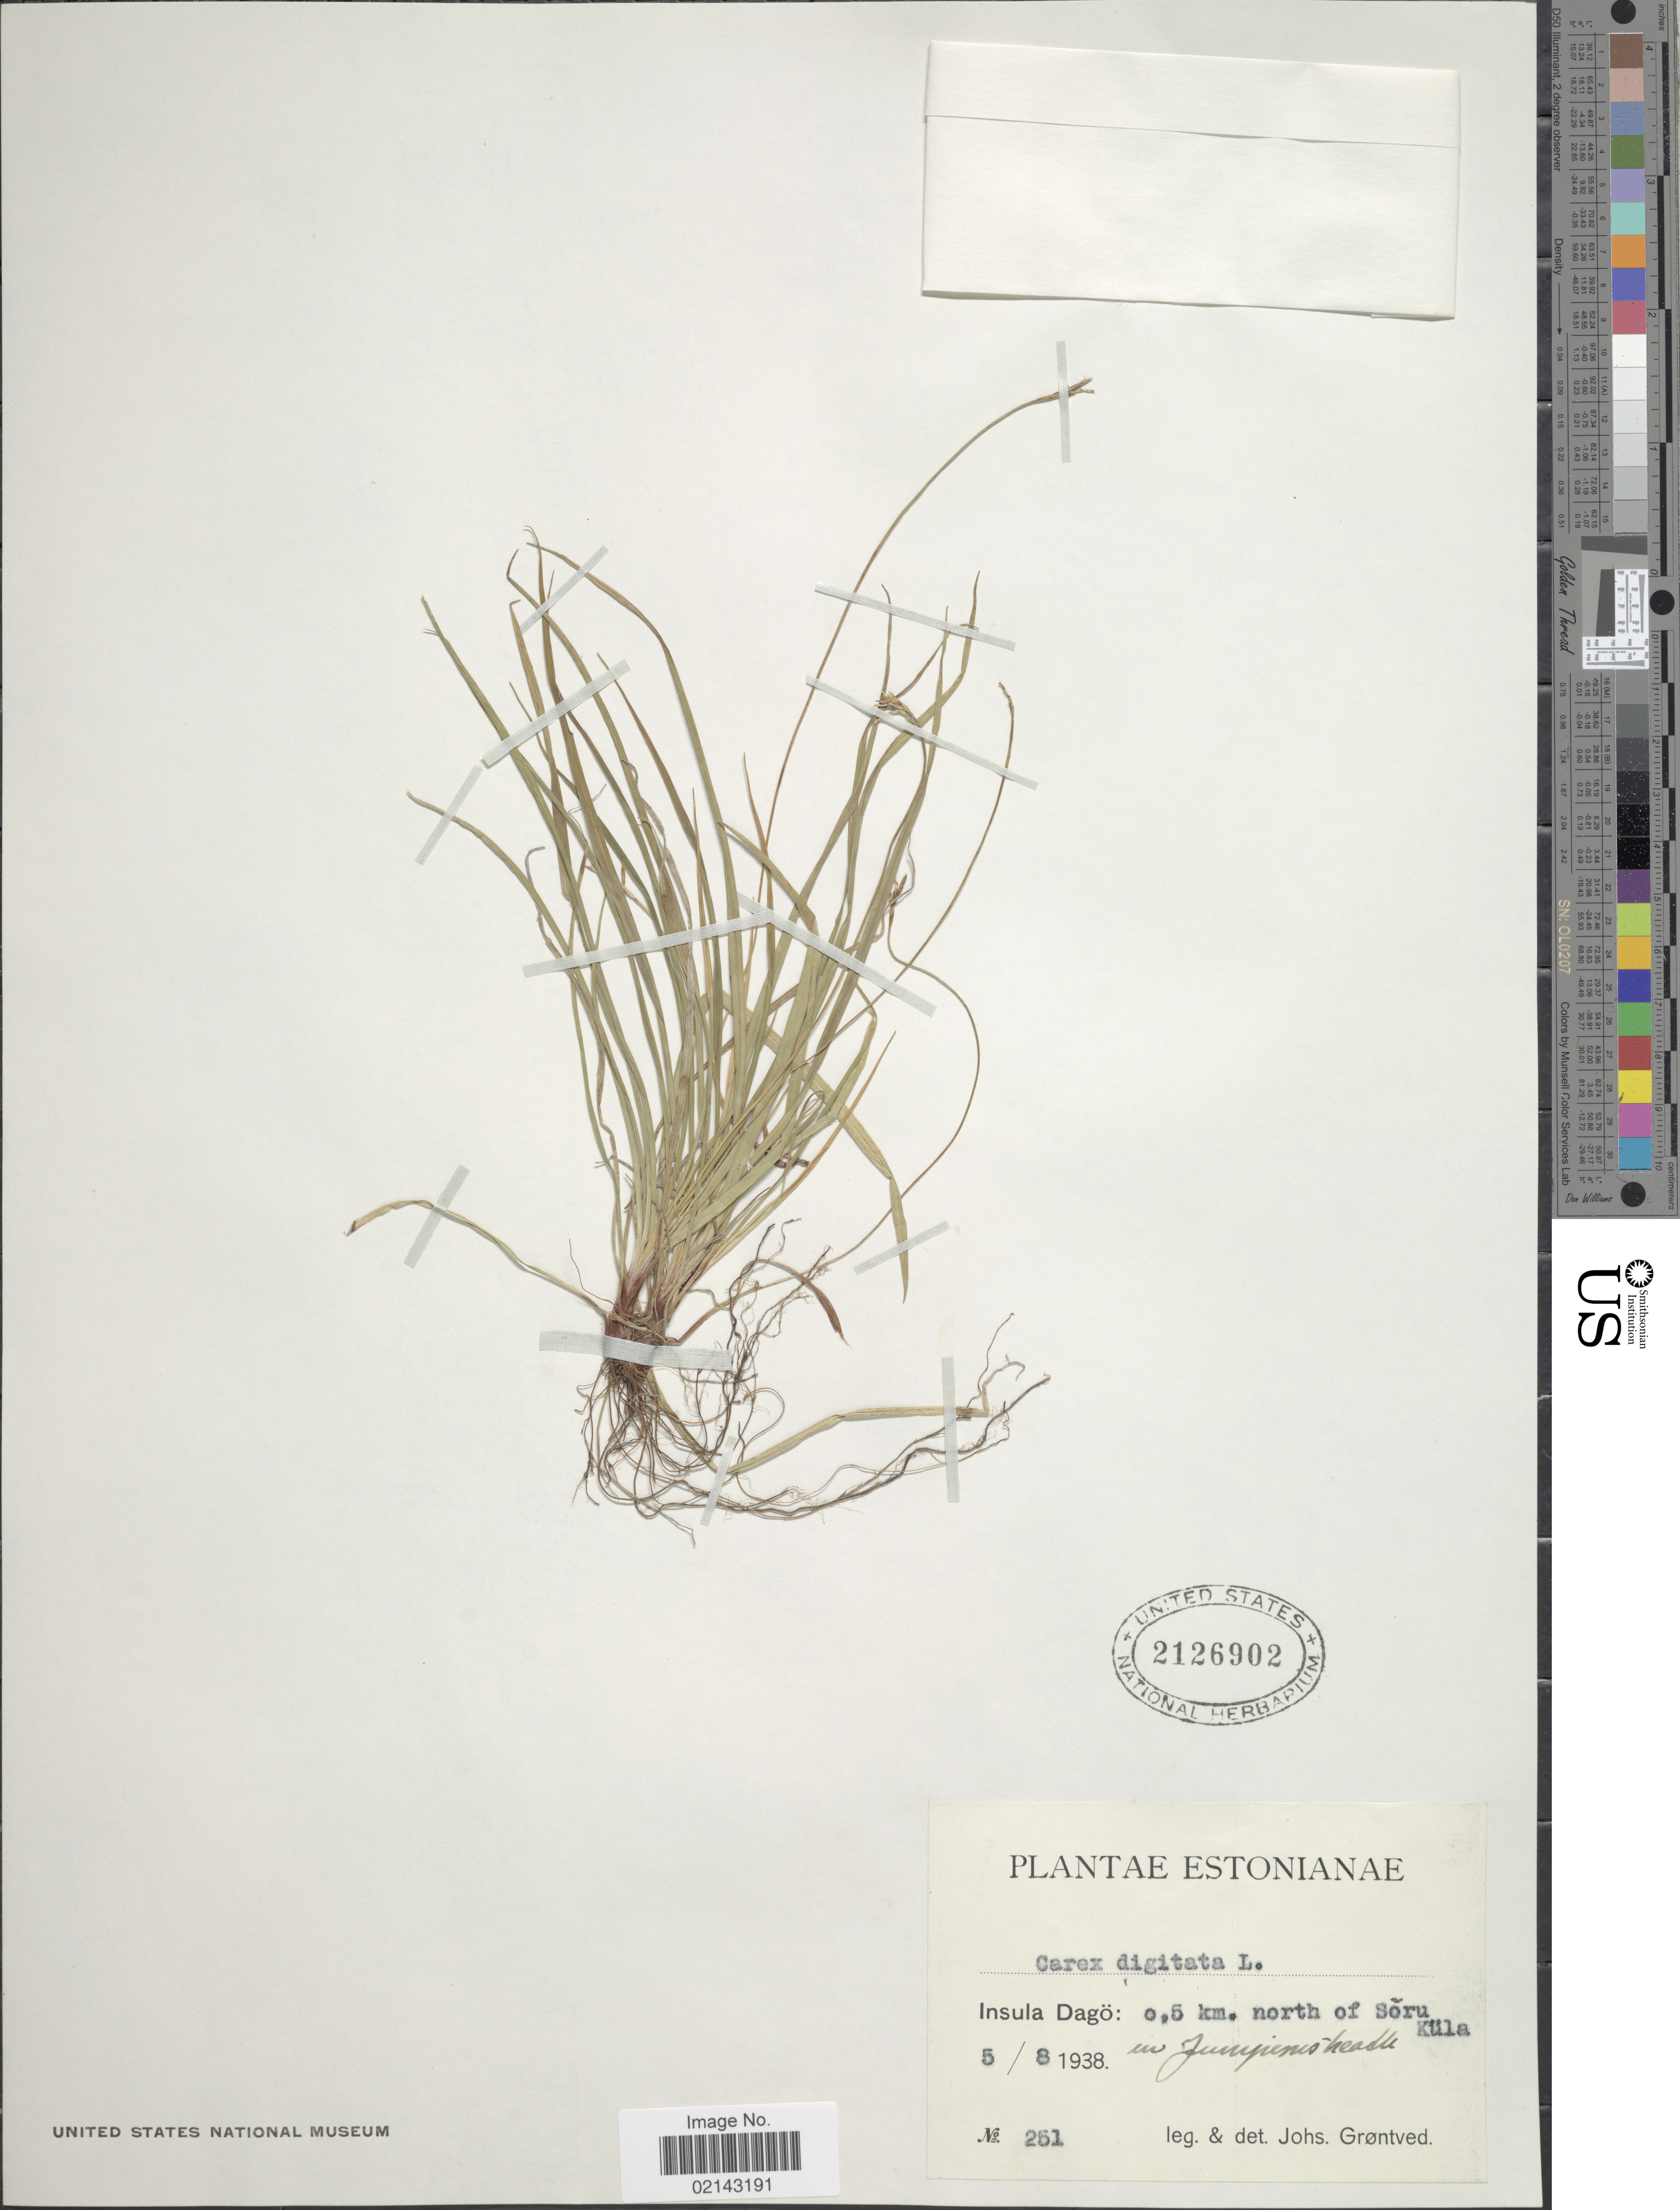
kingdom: Plantae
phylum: Tracheophyta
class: Liliopsida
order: Poales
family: Cyperaceae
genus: Carex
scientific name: Carex digitata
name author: L.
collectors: J. Grøntved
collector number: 251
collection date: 1938-08-05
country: Estonia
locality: Estonianae. Insula Dago: 0.5 km. north of Soru Kula im Junipenisheadle [interpreted].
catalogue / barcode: US 2126902